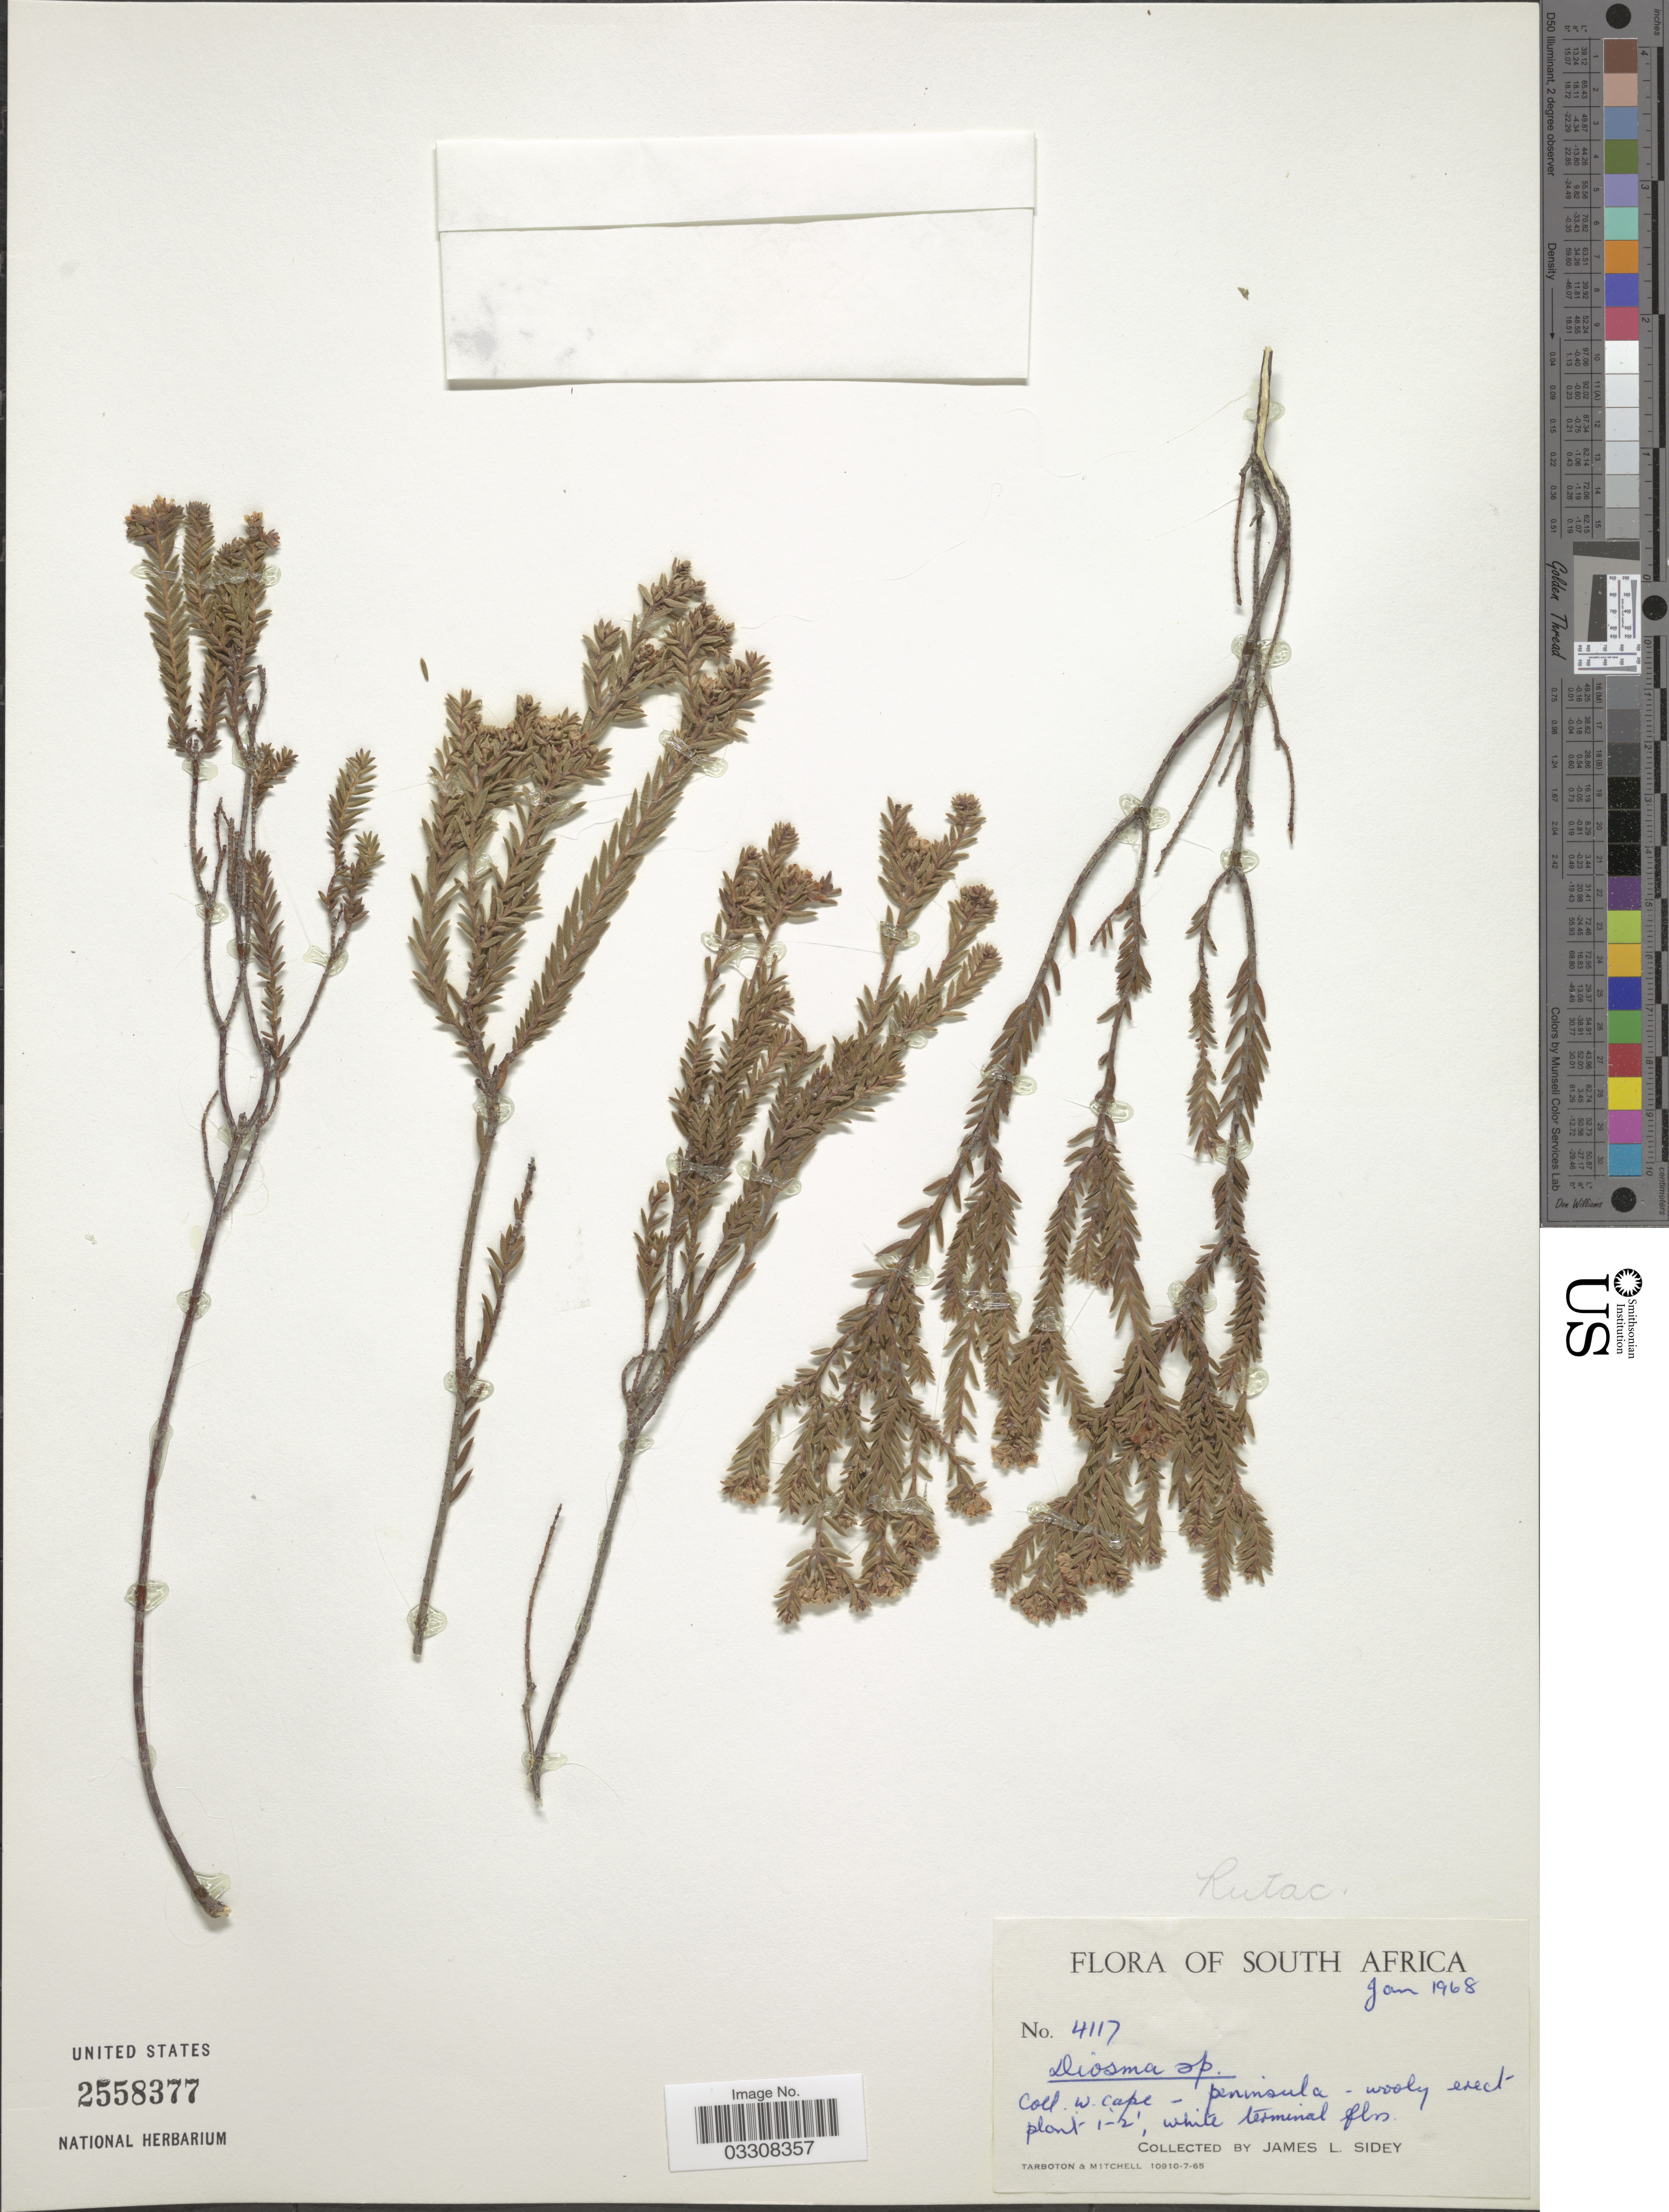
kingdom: Plantae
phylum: Tracheophyta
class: Magnoliopsida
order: Sapindales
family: Rutaceae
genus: Diosma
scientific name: Diosma sp.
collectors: J. L. Sidey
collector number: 4117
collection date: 1968-01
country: South Africa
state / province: Western Cape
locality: Peninsula.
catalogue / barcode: US 2558377